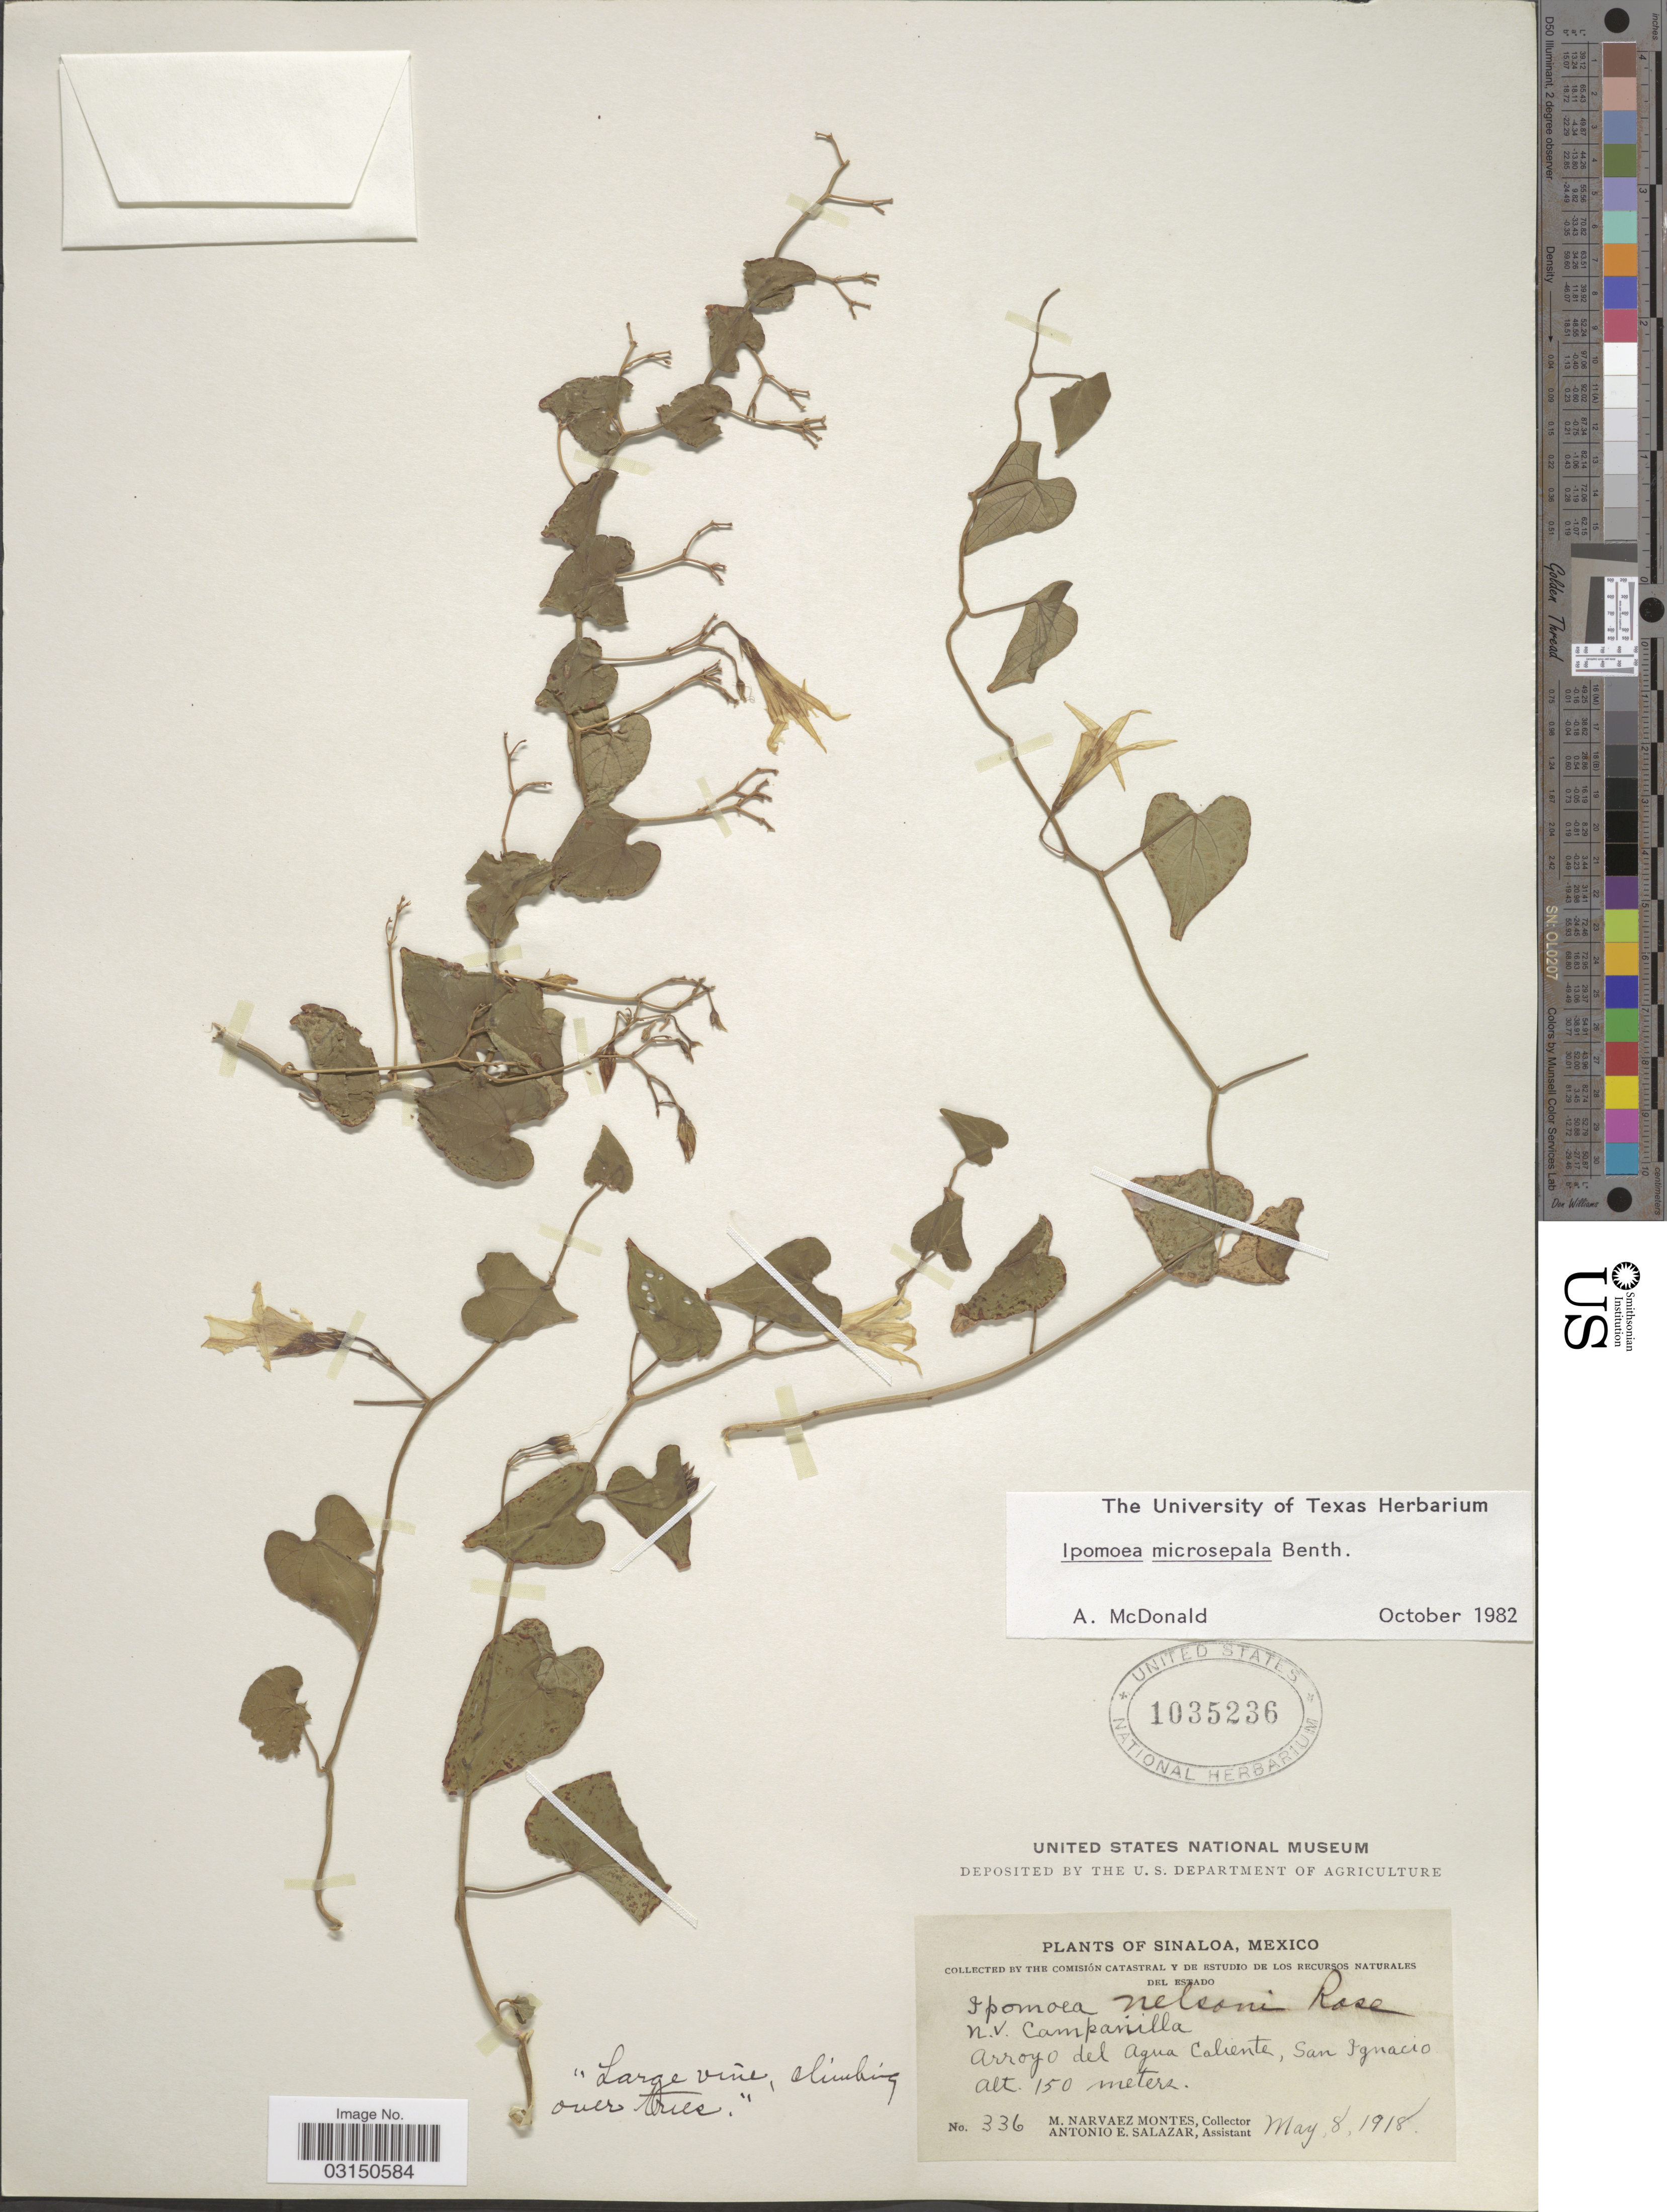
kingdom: Plantae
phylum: Tracheophyta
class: Magnoliopsida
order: Solanales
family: Convolvulaceae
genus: Ipomoea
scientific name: Ipomoea microsepala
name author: Benth.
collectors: M. Narvaez-Montes & A. E. Salazar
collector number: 336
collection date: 1918-05-08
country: Mexico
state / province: Sinaloa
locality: Arroyo del Agua Caliente, San Ignacio.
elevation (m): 150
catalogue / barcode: US 1035236